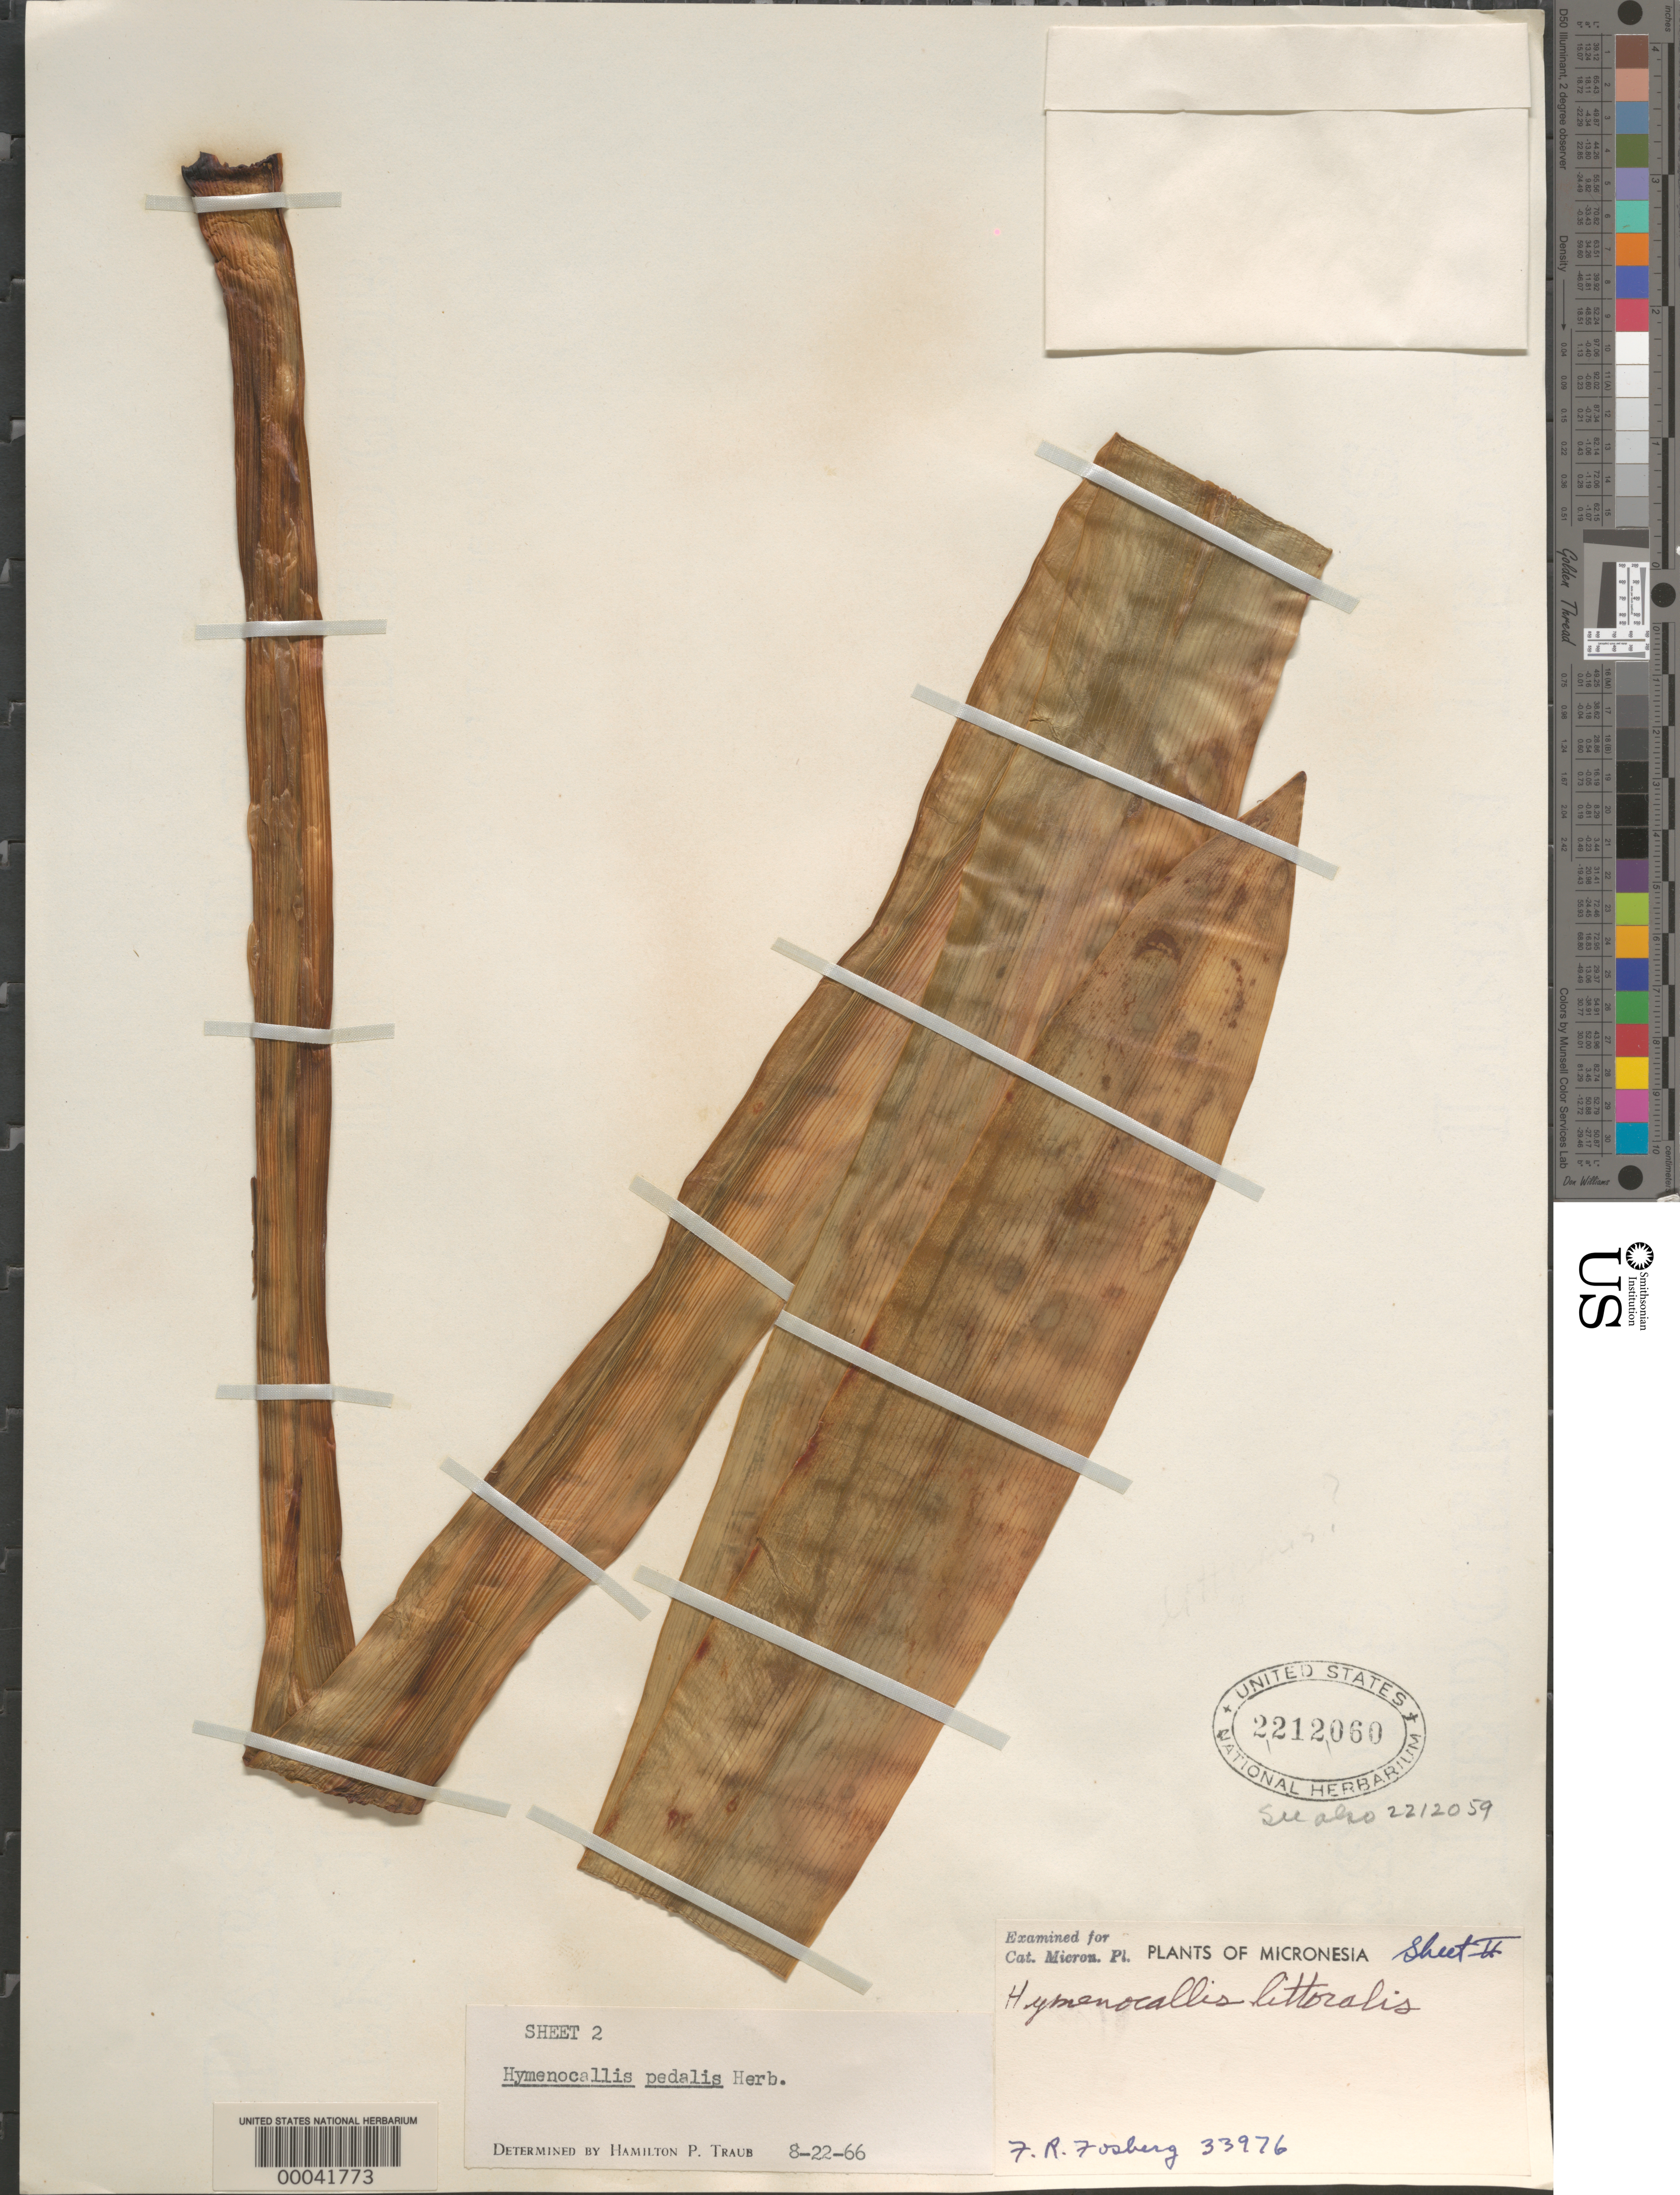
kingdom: Plantae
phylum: Tracheophyta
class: Liliopsida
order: Asparagales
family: Amaryllidaceae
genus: Hymenocallis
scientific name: Hymenocallis pedalis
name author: Herb.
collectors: F. R. Fosberg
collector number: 33976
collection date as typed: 28 Dec 1951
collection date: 1951-12-28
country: Marshall Islands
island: Ailuk Atoll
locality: Ailuk Islet, in and around village, near dwellings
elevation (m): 1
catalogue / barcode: US 2212060